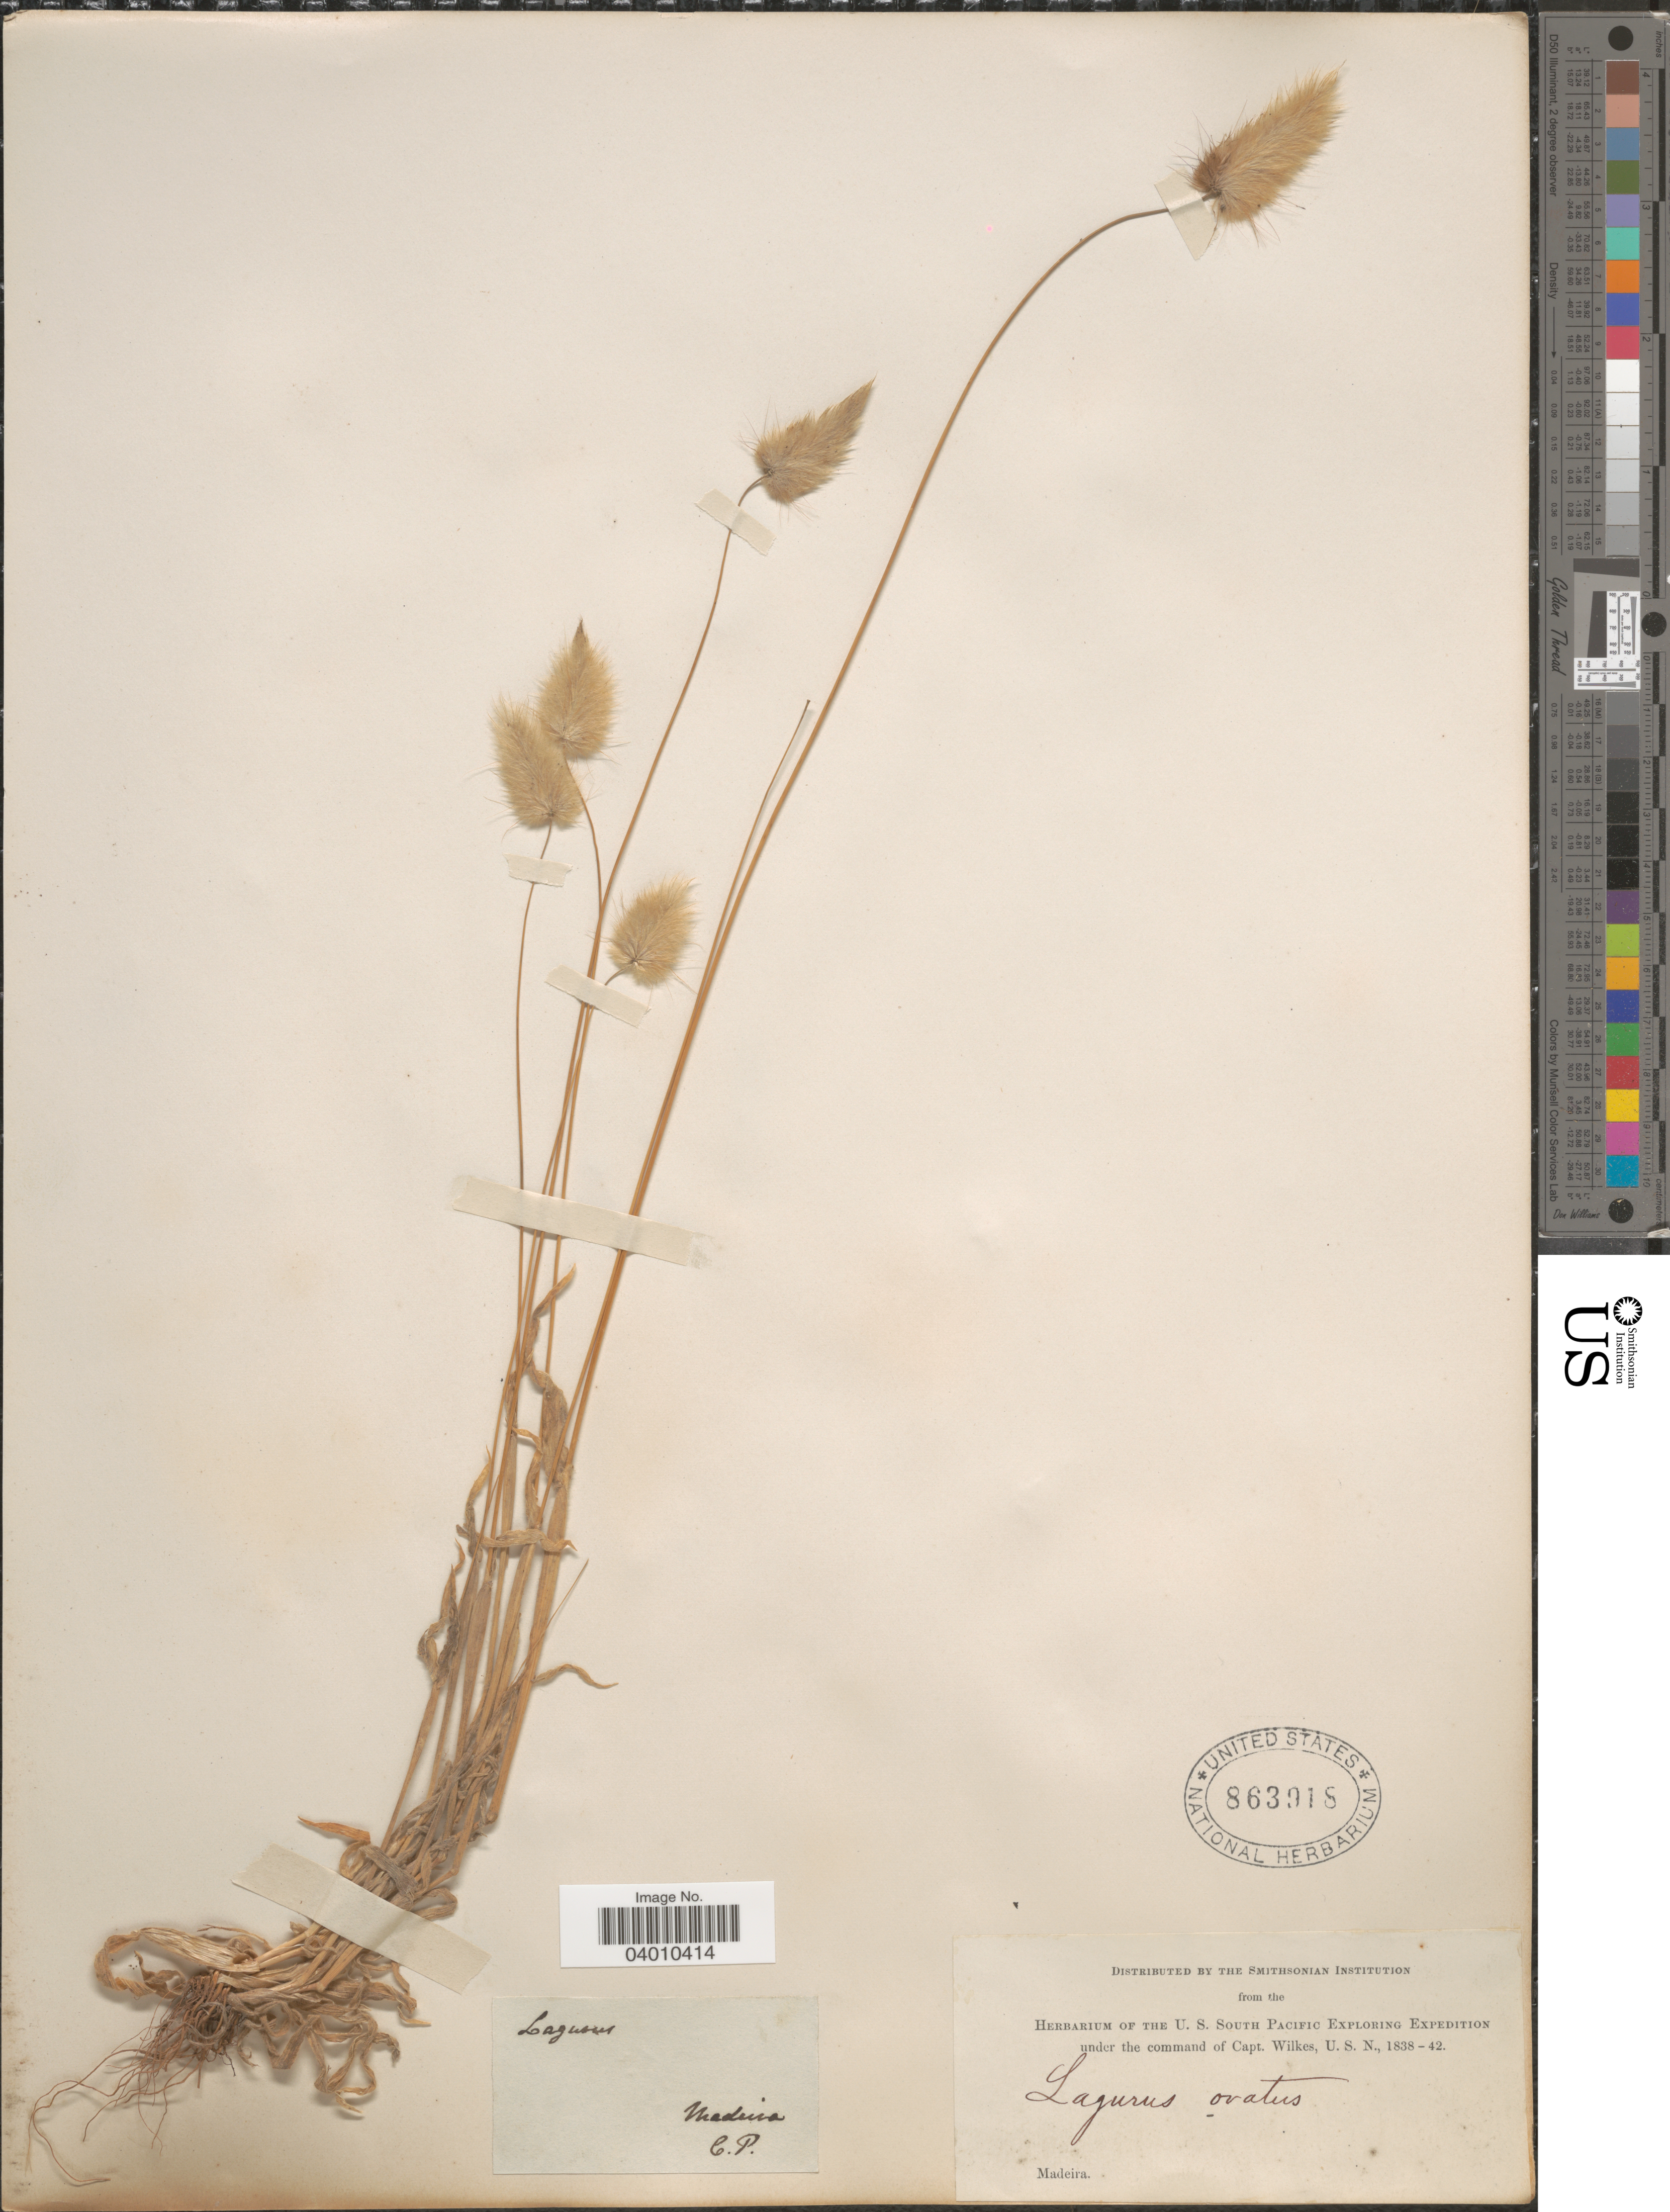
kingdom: Plantae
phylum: Tracheophyta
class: Liliopsida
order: Poales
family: Poaceae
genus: Lagurus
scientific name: Lagurus ovatus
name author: L.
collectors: Wilkes Explor. Exped.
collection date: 1838/1842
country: Portugal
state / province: Madeira (Aut. Reg.)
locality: C. P.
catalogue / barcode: US 863918